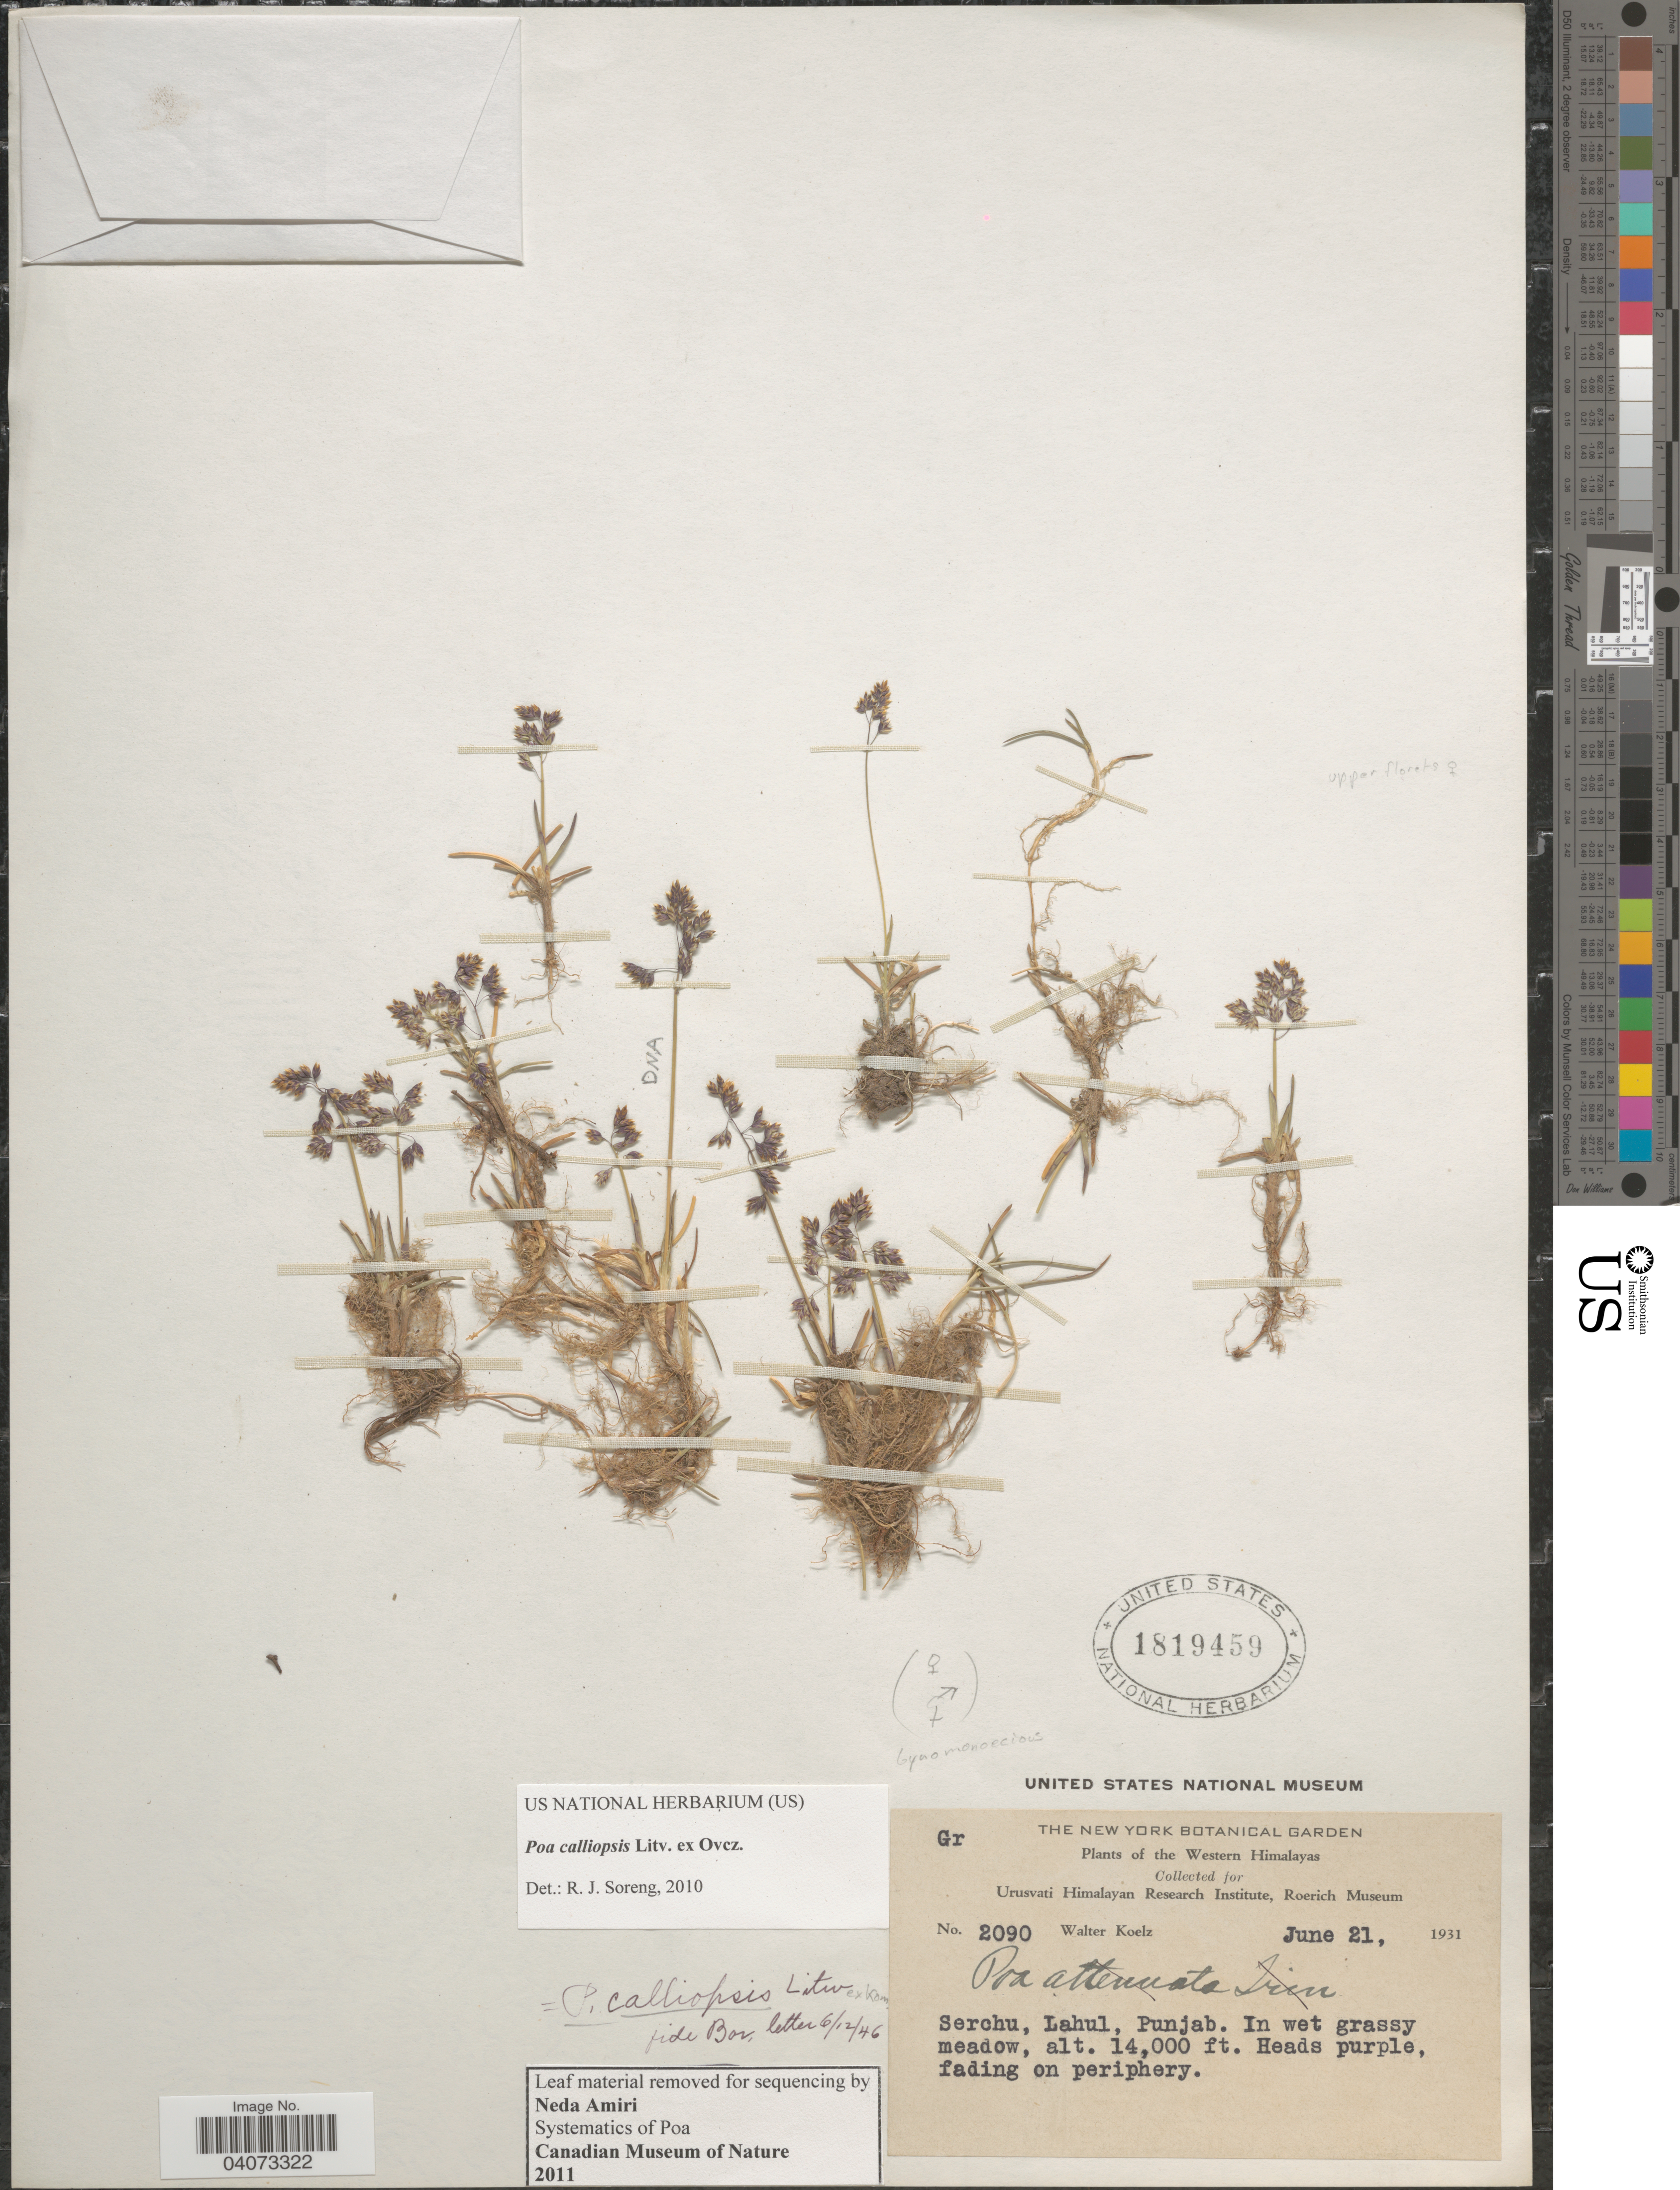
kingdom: Plantae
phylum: Tracheophyta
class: Liliopsida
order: Poales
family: Poaceae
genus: Poa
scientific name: Poa calliopsis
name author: Litv. ex Ovcz.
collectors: W. N. Koelz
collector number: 2090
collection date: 1931-06-21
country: India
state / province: Himachal Pradesh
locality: The Western Himalayas. Serchu, Lahul.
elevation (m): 4267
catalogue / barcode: US 1819459